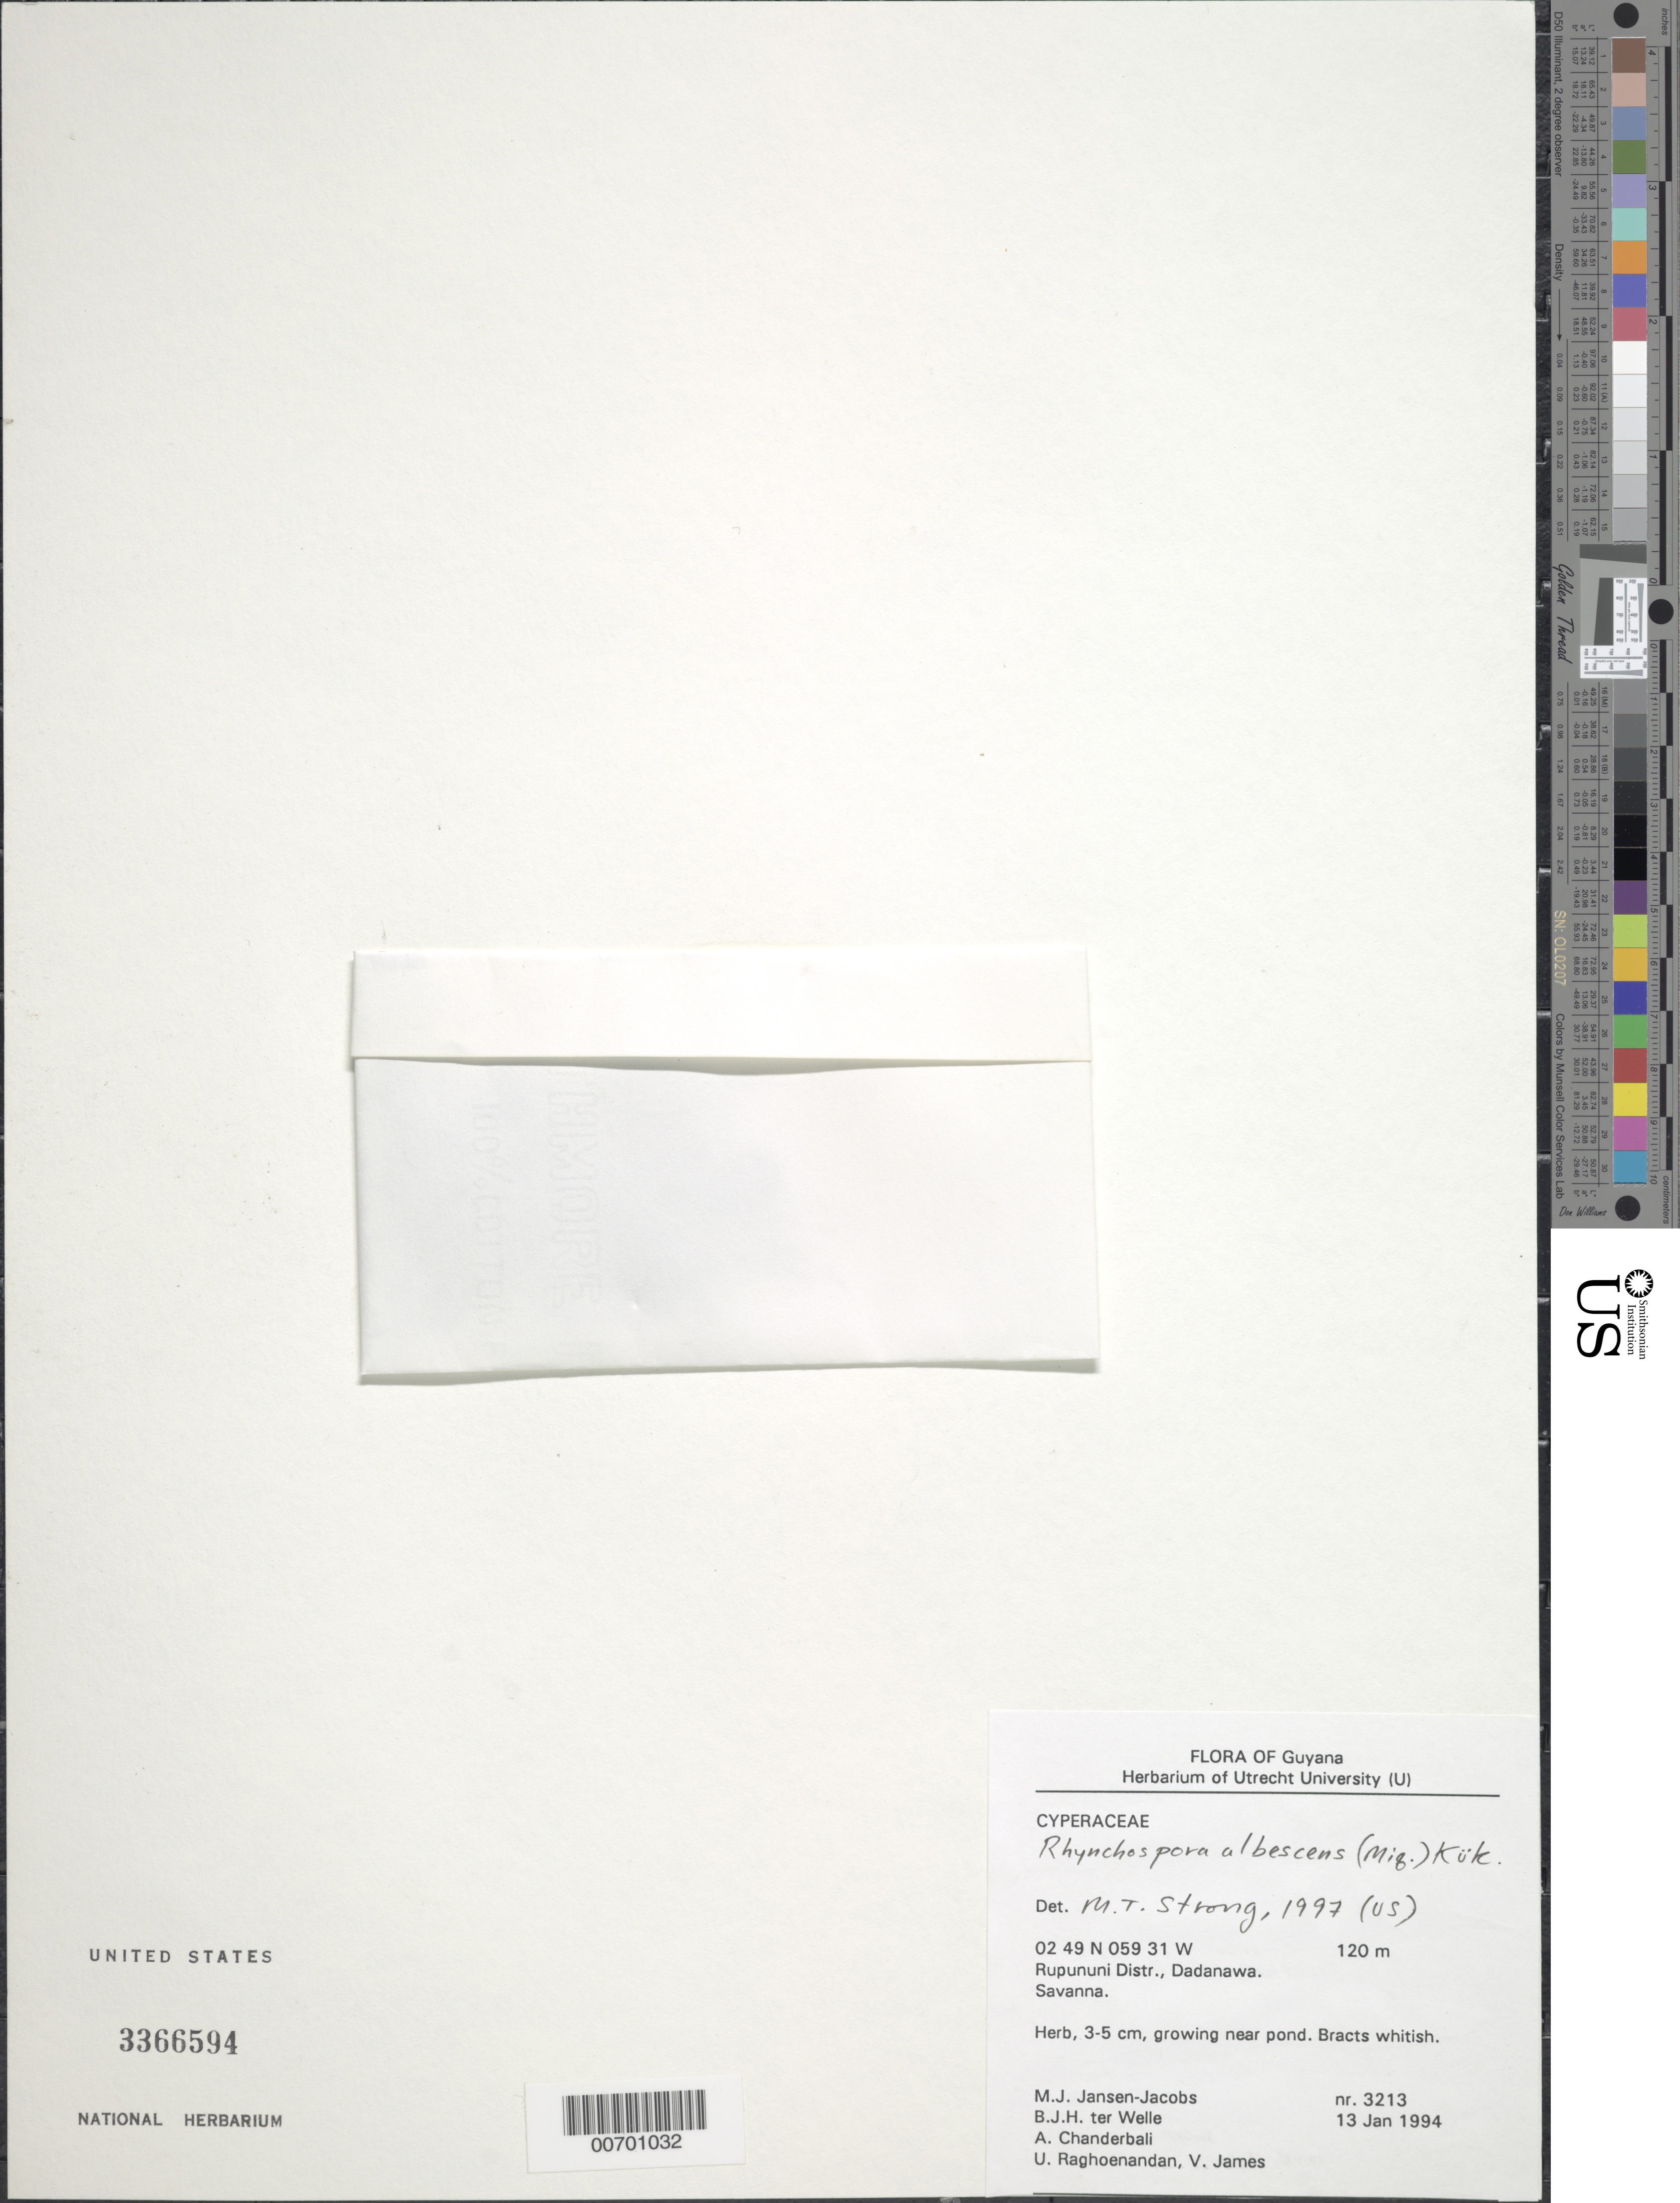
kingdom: Plantae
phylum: Tracheophyta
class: Liliopsida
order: Poales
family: Cyperaceae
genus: Rhynchospora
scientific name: Rhynchospora albescens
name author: (Miq.) Kük.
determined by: Strong, M. T., (US), Smithsonian Institution - National Museum of Natural History (UNITED STATES)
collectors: M. J. Jansen-Jacobs, B. Welle, A. S. Chanderbali, U. Raghoenandan & V. James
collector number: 3213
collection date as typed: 13-Jan-94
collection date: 1994-01-13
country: Guyana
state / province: U. Takutu-U. Essequibo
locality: Rupununi District, Dadanawa, Rupununi River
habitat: Savanna, growing in pond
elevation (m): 120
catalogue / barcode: US 3366594